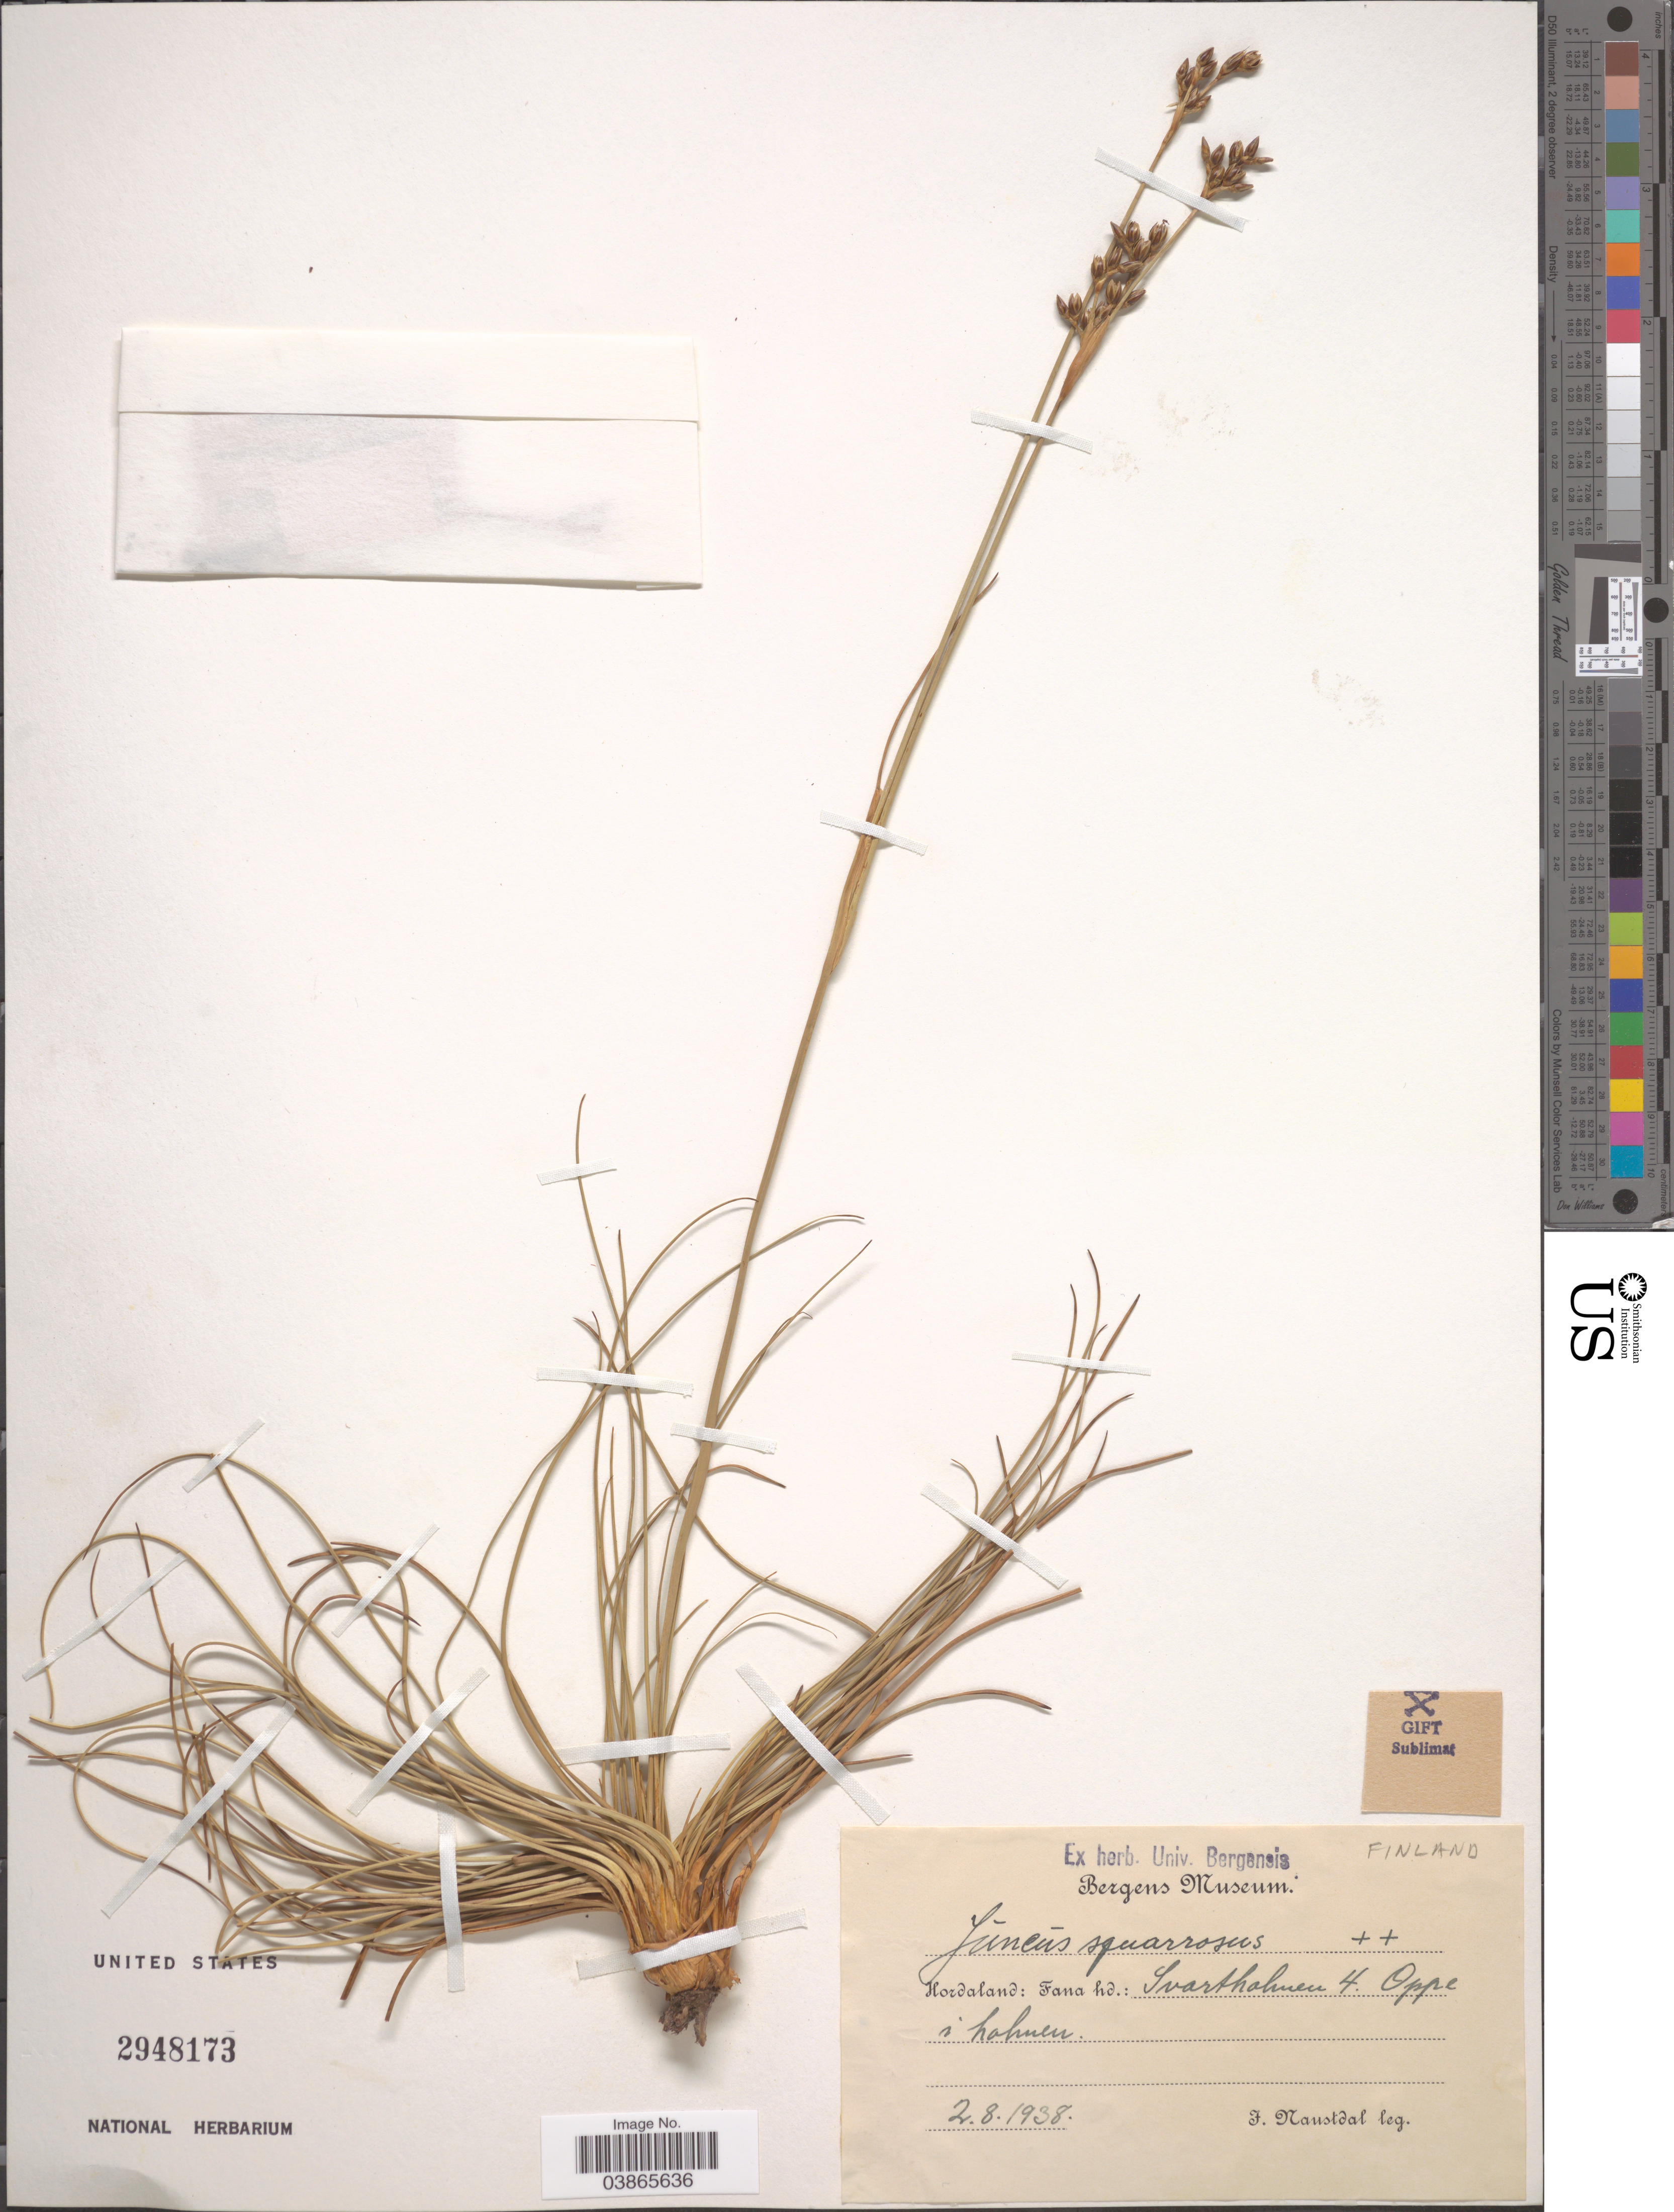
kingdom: Plantae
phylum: Tracheophyta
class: Liliopsida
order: Poales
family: Juncaceae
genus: Juncus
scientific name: Juncus squarrosus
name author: L.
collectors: F. Nanstdal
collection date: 1938-08-02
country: Norway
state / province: Hordaland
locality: Hordaland: Fana hd.: Ivarsholmen 4. Oppe i hahnen.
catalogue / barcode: US 2948173